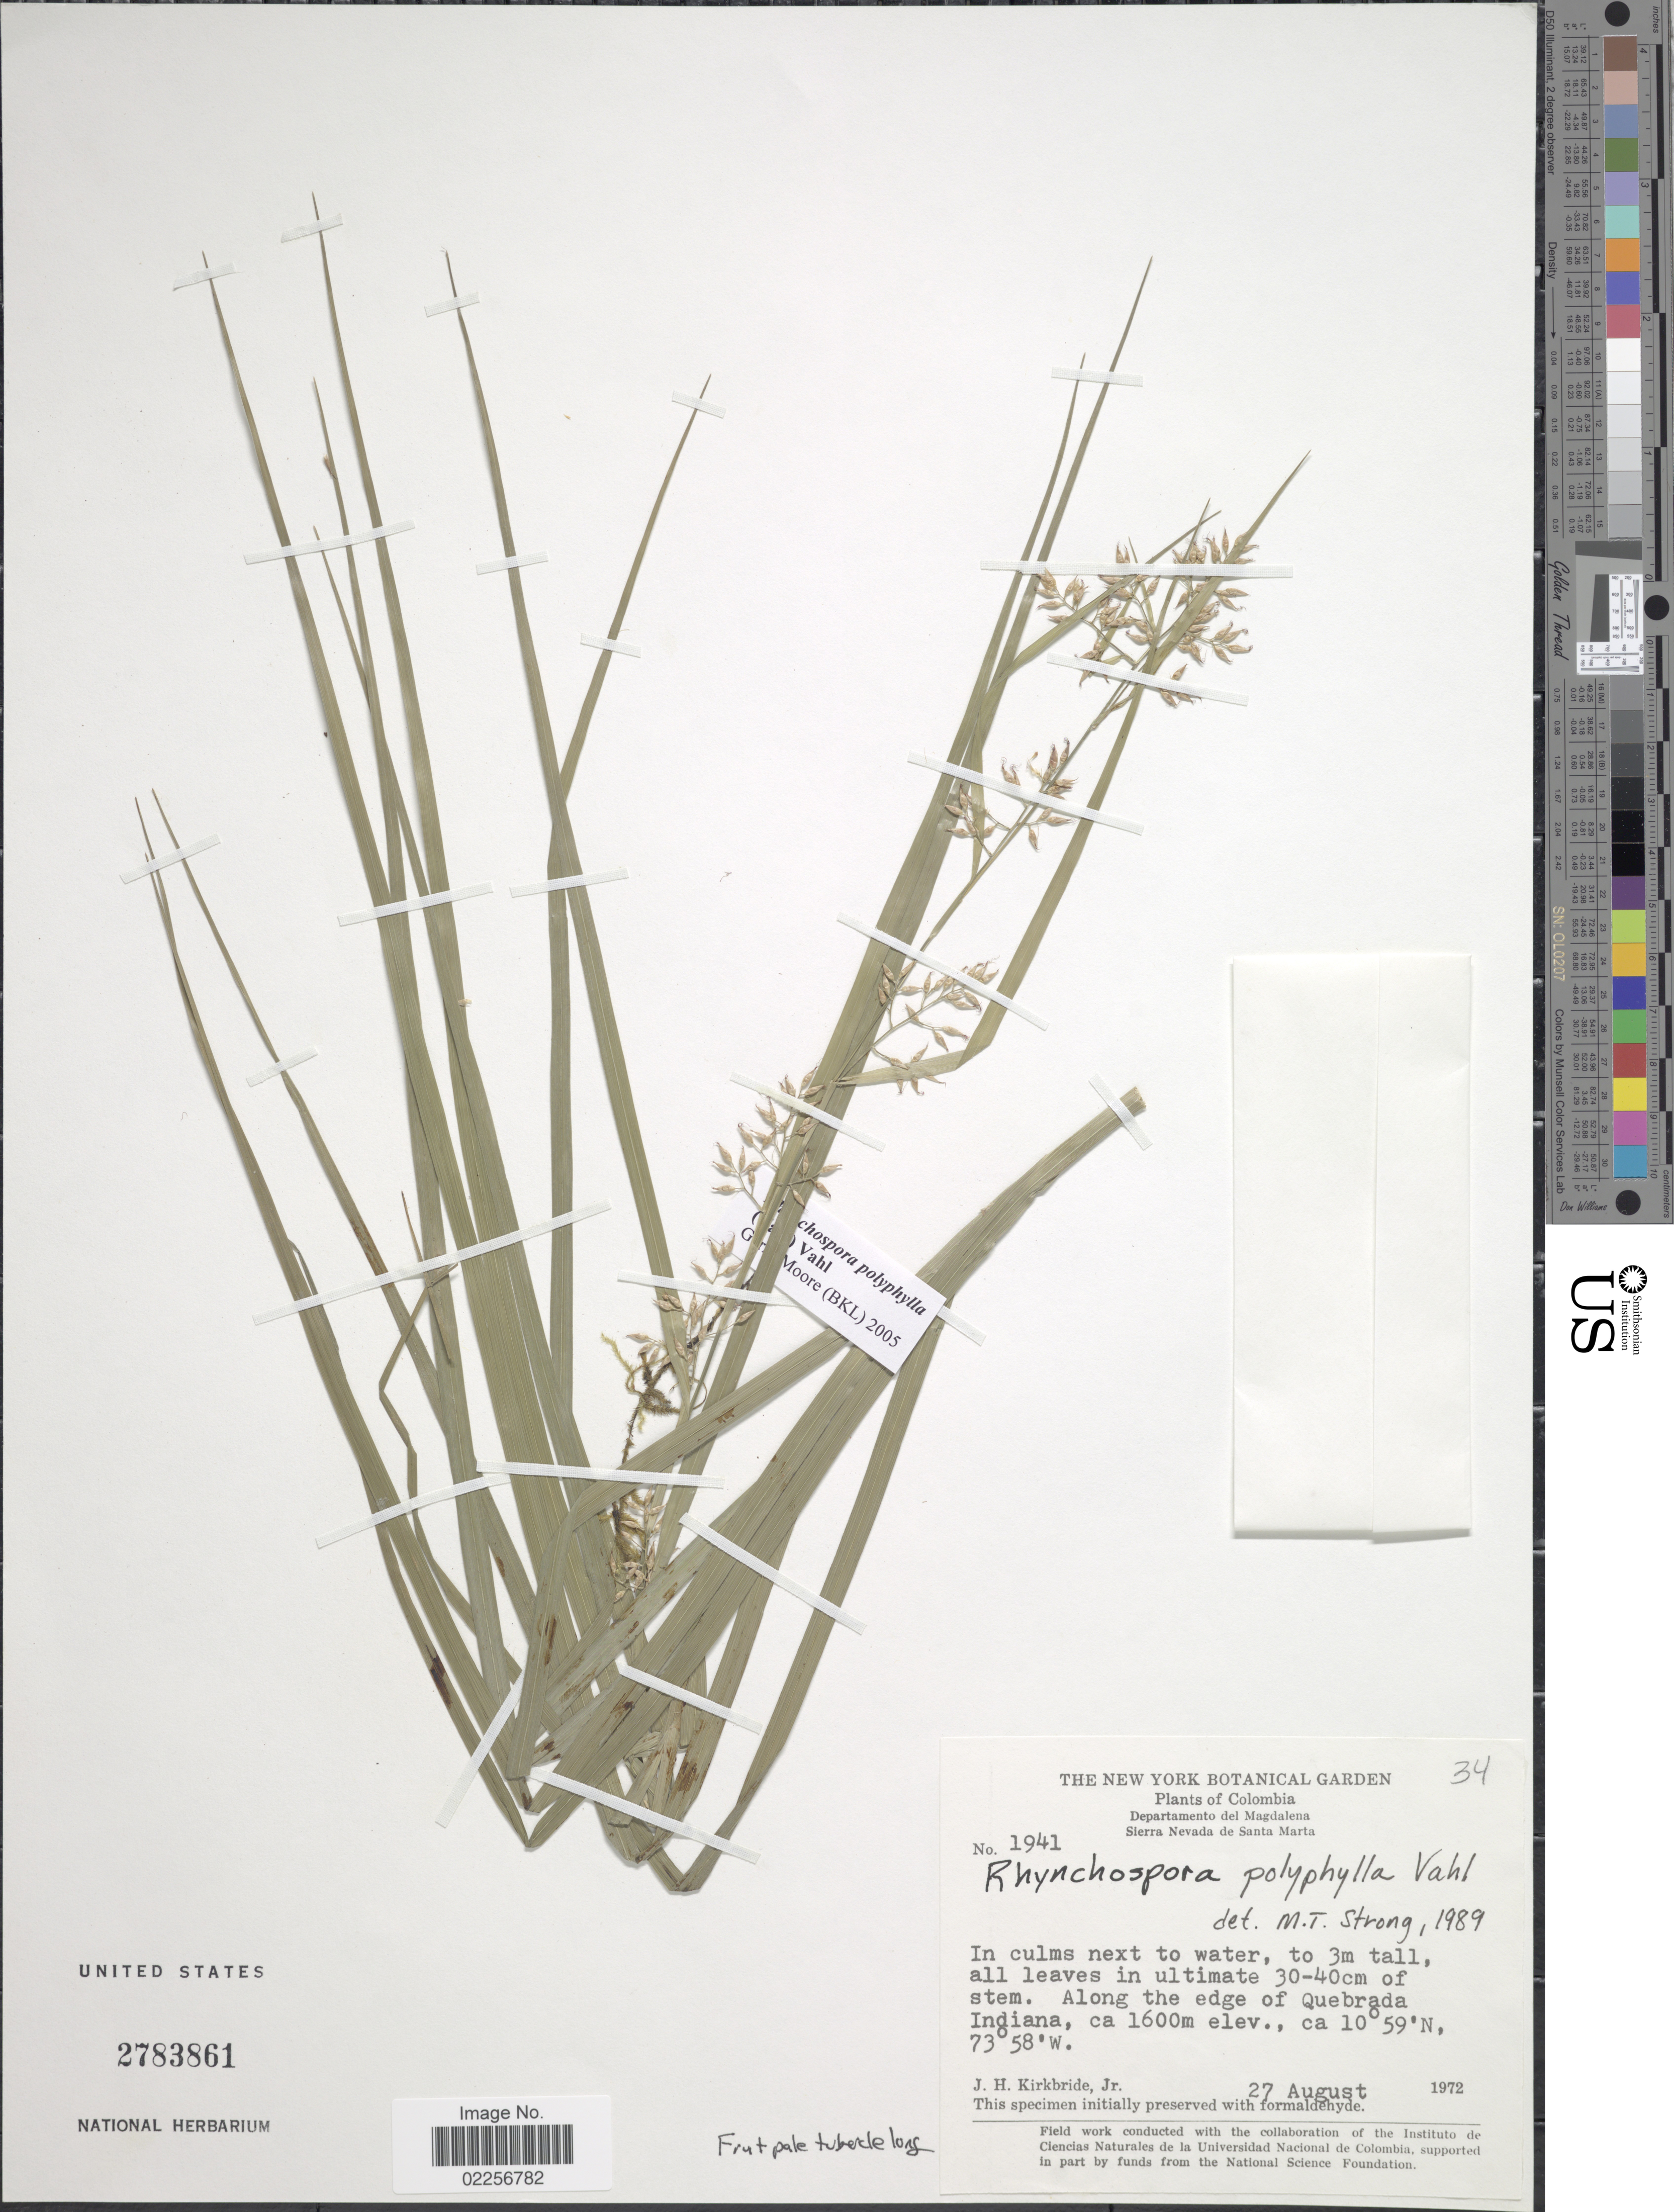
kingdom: Plantae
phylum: Tracheophyta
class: Liliopsida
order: Poales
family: Cyperaceae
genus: Rhynchospora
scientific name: Rhynchospora polyphylla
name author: (Vahl) Vahl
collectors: J. H. Kirkbride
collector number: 1941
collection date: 1972-08-27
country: Colombia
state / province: Magdalena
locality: Sierra Nevada de Santa Marta. Along the edge of Quebrada Indiana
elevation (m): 1600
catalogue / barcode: US 2783861